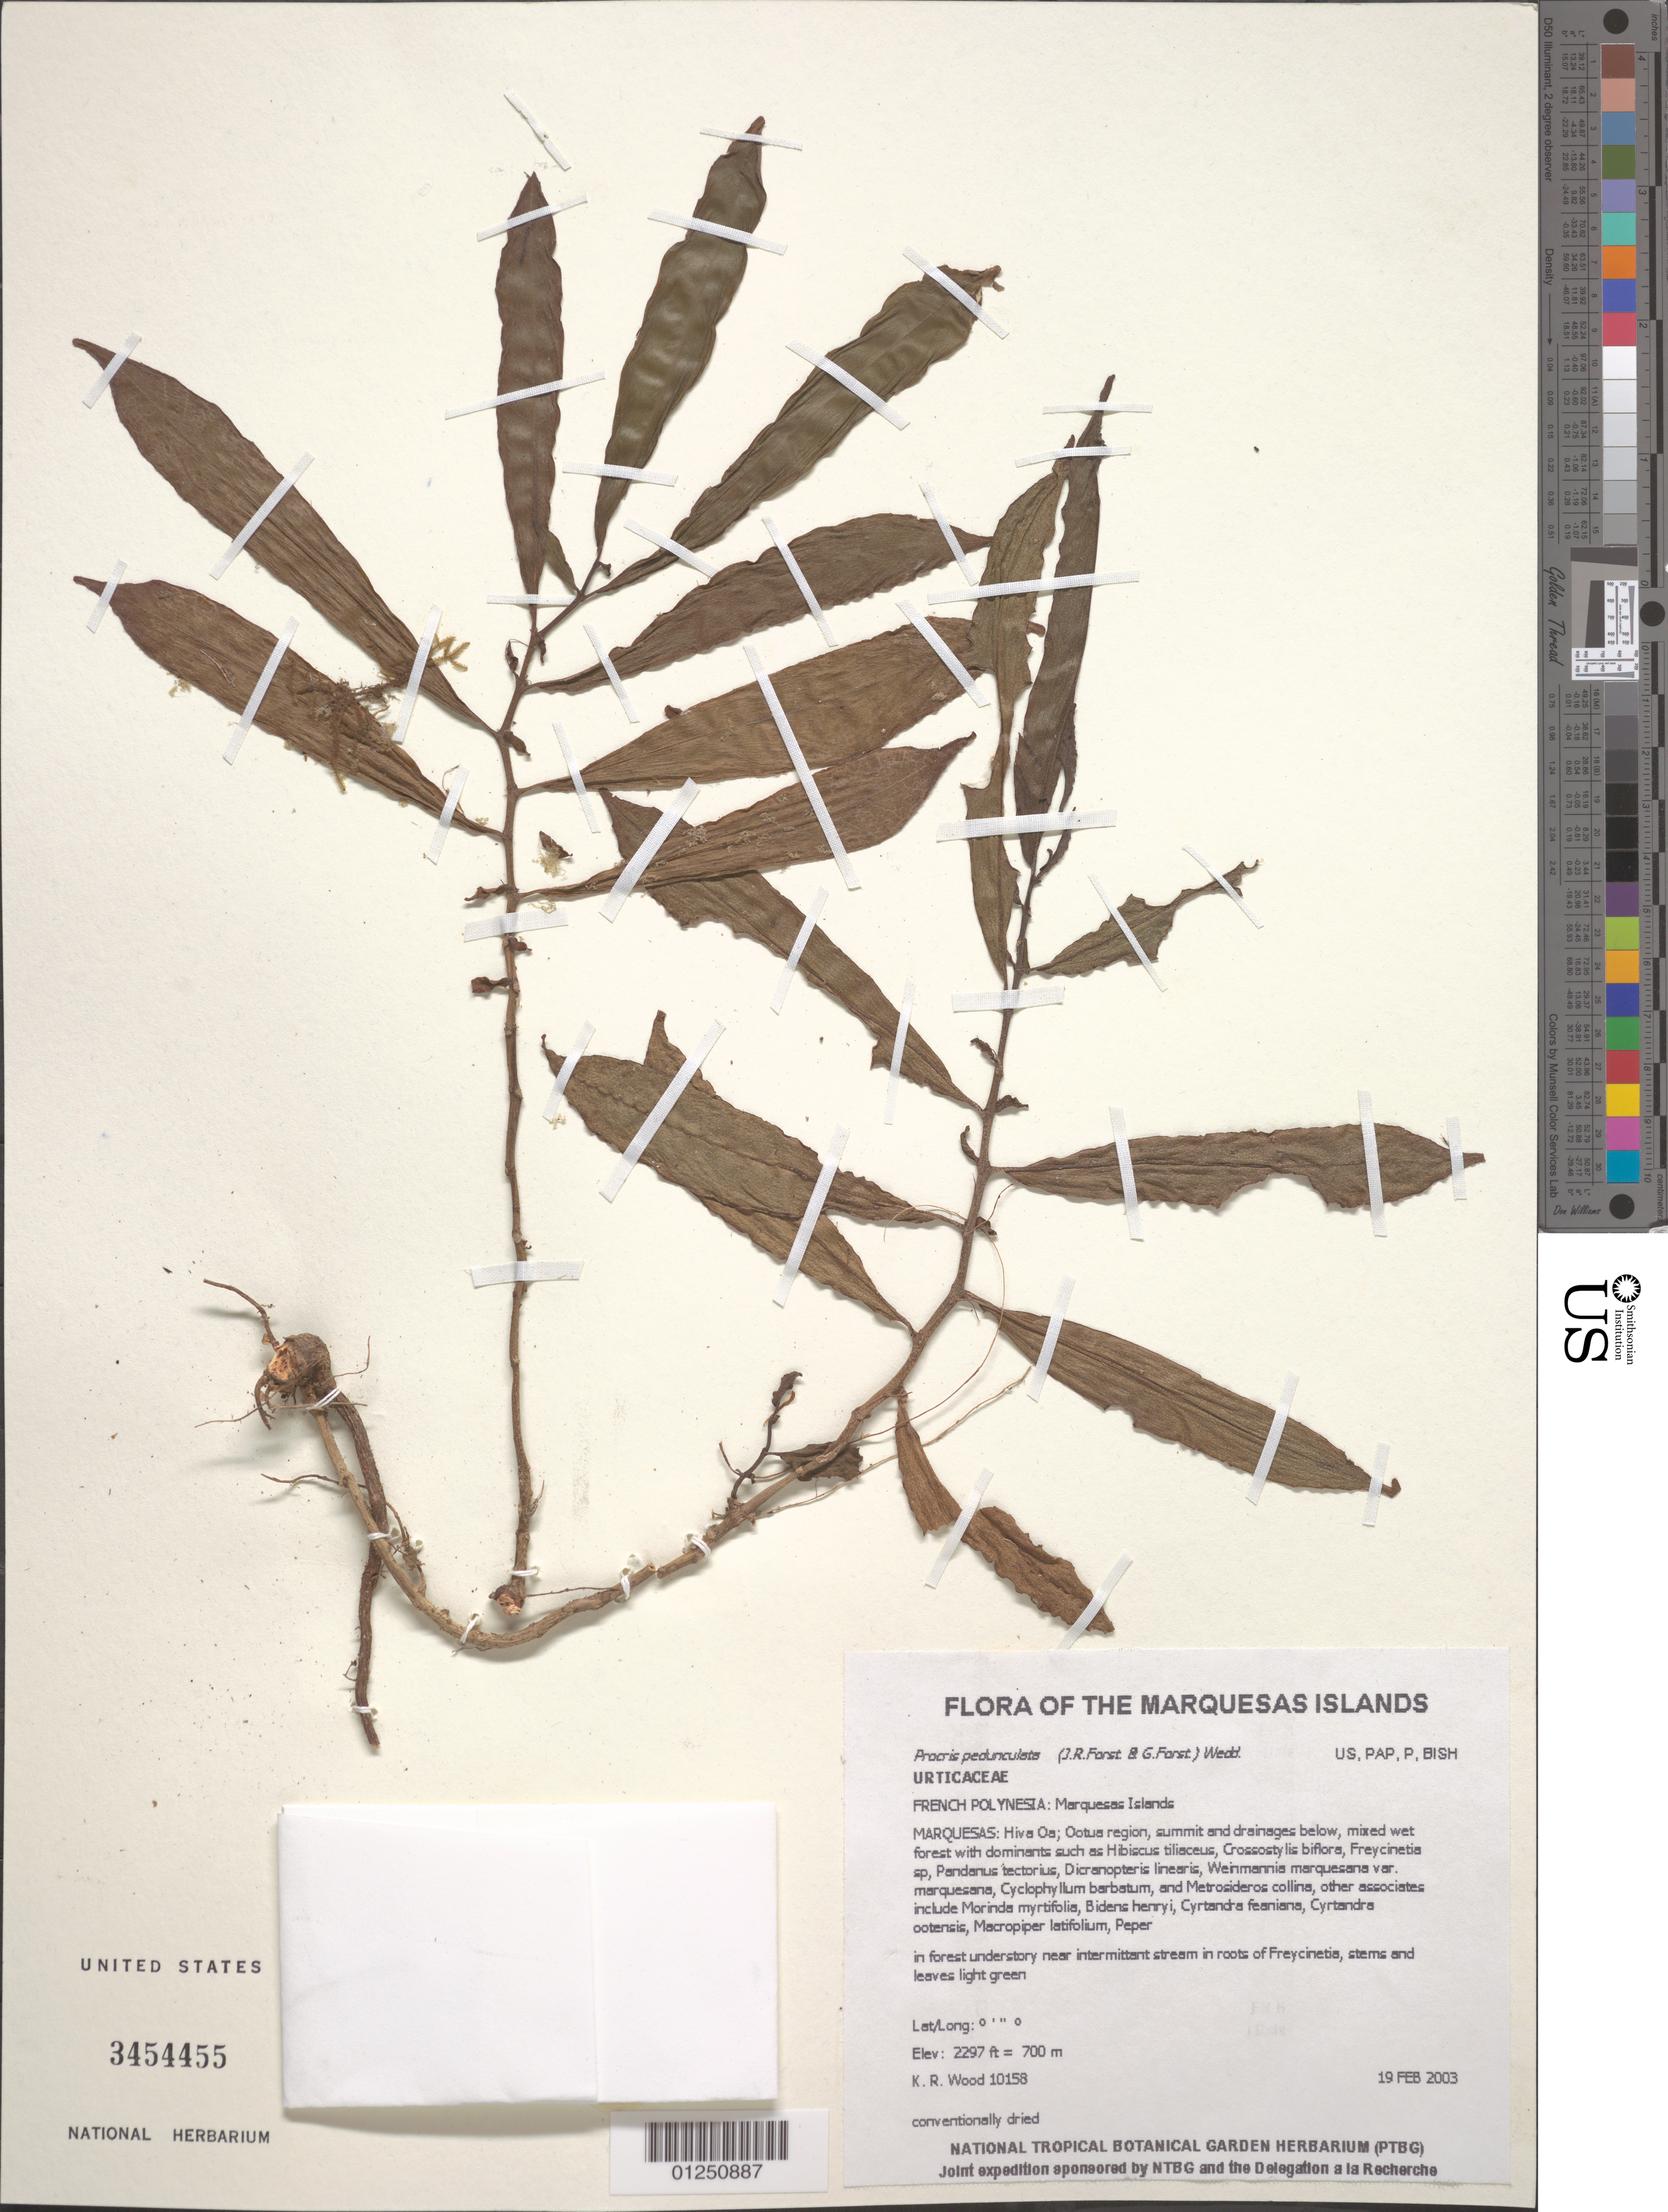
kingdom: Plantae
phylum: Tracheophyta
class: Magnoliopsida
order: Rosales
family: Urticaceae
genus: Procris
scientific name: Procris pedunculata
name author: (J.R. Forst. & G. Forst.) Wedd.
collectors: K. R. Wood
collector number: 10158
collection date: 2003-02-19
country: French Polynesia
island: Hiva Oa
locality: Ootua region, summit and drainages below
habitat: In forest understory near intermittant stream. Mixed wet forest. Bottom, N aspect, moderate slope, scattered, wet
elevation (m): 700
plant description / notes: Habitat degradation and destruction by feral pigs, catastrophic extinction through environmental events, predation by rats that eat seeds, competition with non-native plant taxa such as Psidium cattleianum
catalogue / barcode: US 3454455